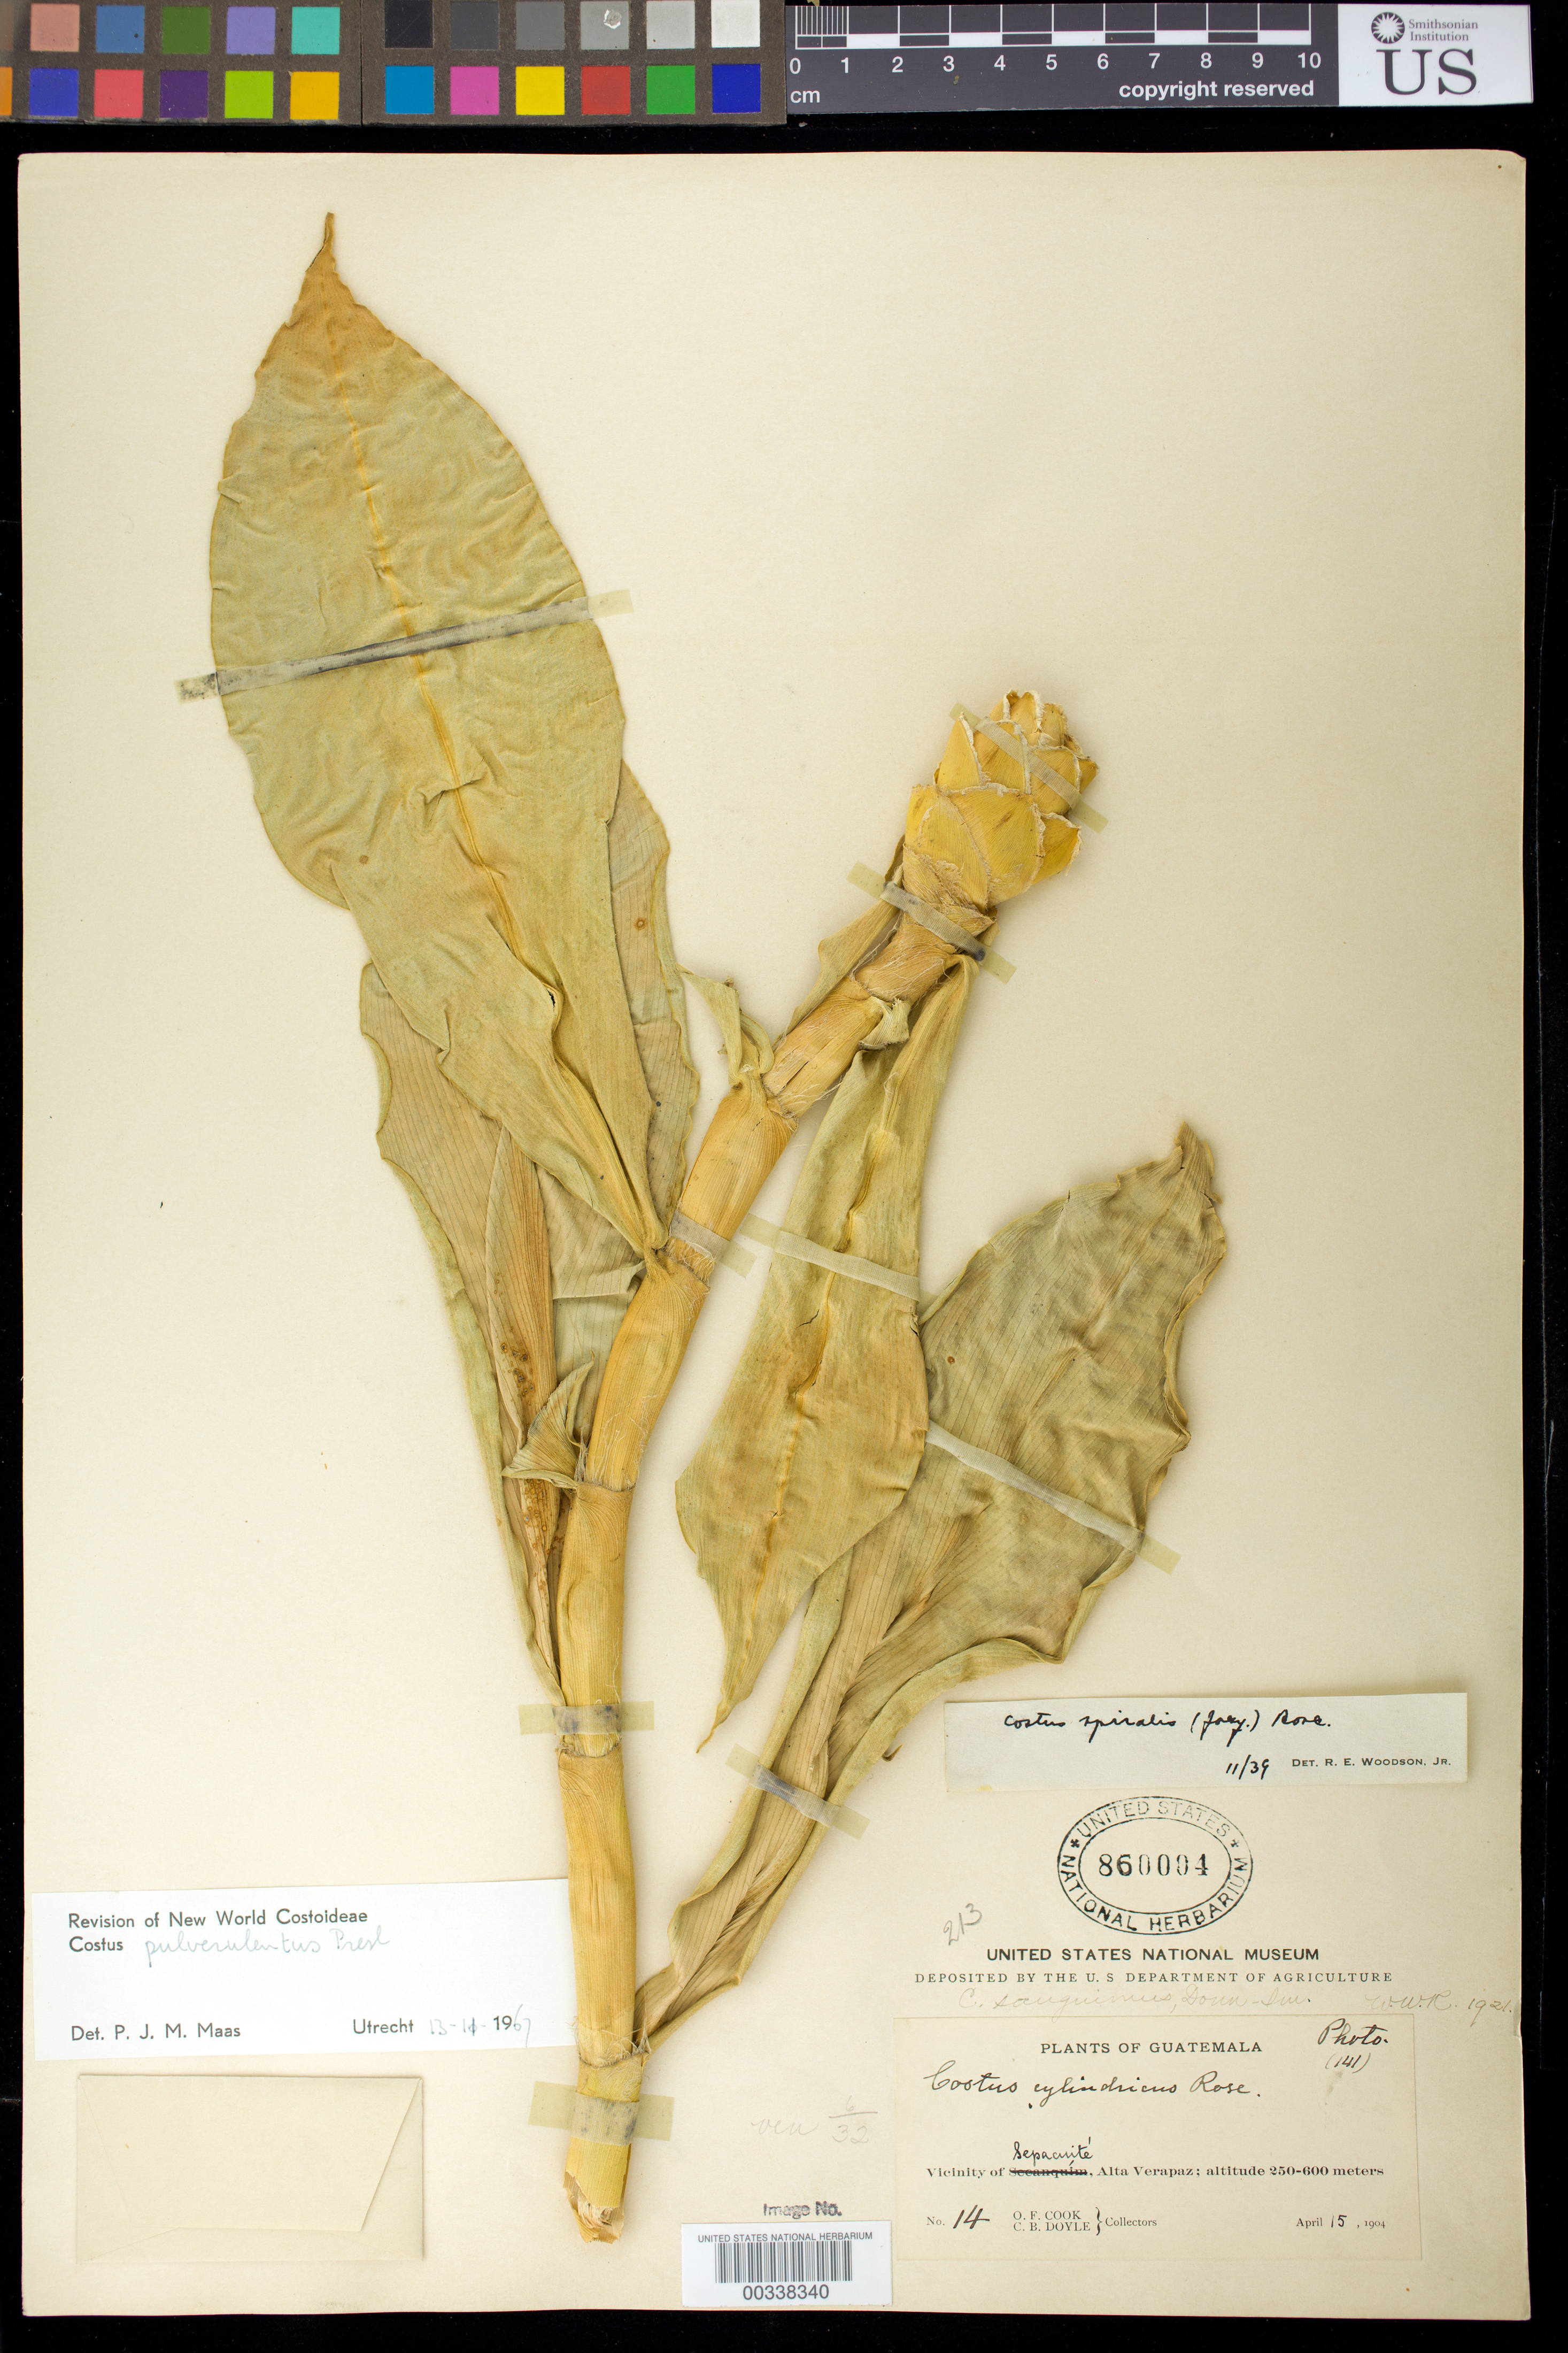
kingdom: Plantae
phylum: Tracheophyta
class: Liliopsida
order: Zingiberales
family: Costaceae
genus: Costus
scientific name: Costus pulverulentus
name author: C. Presl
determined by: Maas, Paul J. M.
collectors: O. F. Cook & C. Doyle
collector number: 14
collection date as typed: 15 Apr 1904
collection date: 1904-04-15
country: Guatemala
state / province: Alta Verapaz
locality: Vicinity of Sepacuite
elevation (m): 250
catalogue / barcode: US 860004